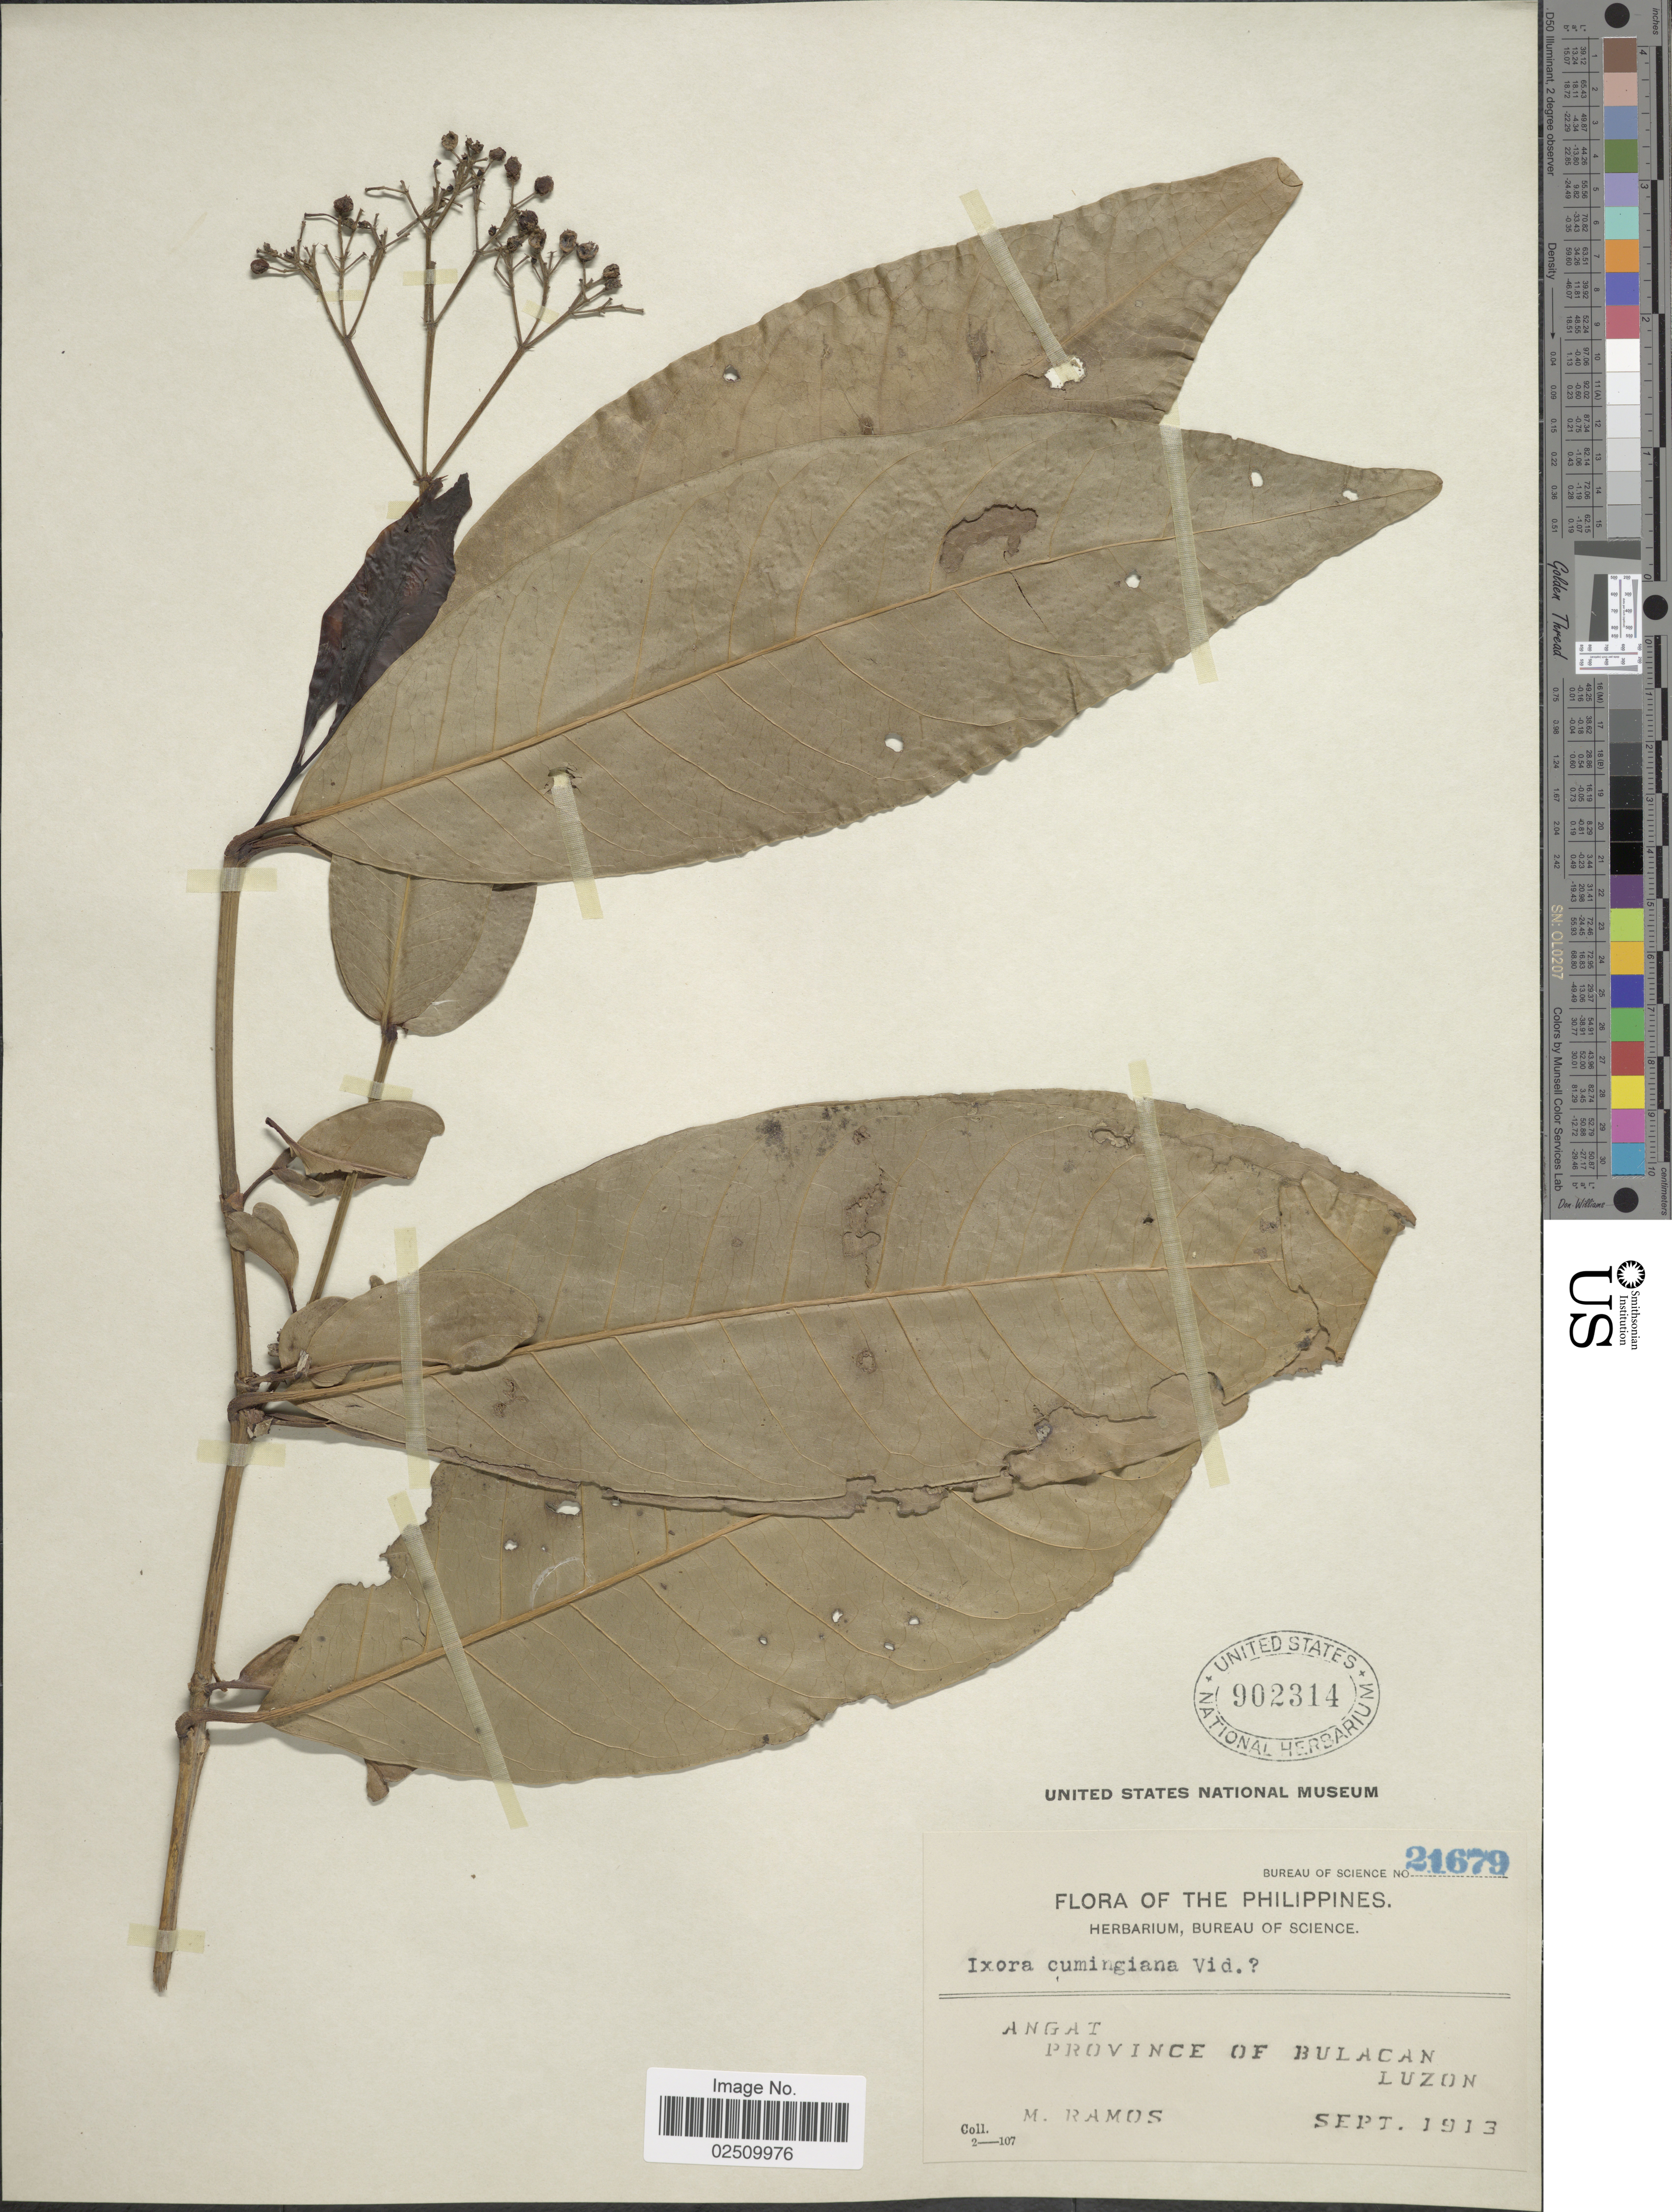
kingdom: Plantae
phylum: Tracheophyta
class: Magnoliopsida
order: Gentianales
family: Rubiaceae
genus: Ixora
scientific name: Ixora cumingiana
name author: S. Vidal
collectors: M. Ramos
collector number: Bureau of Science 21679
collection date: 1913-09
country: Philippines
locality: Angat Province of Bulacan Luzon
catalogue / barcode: US 902314